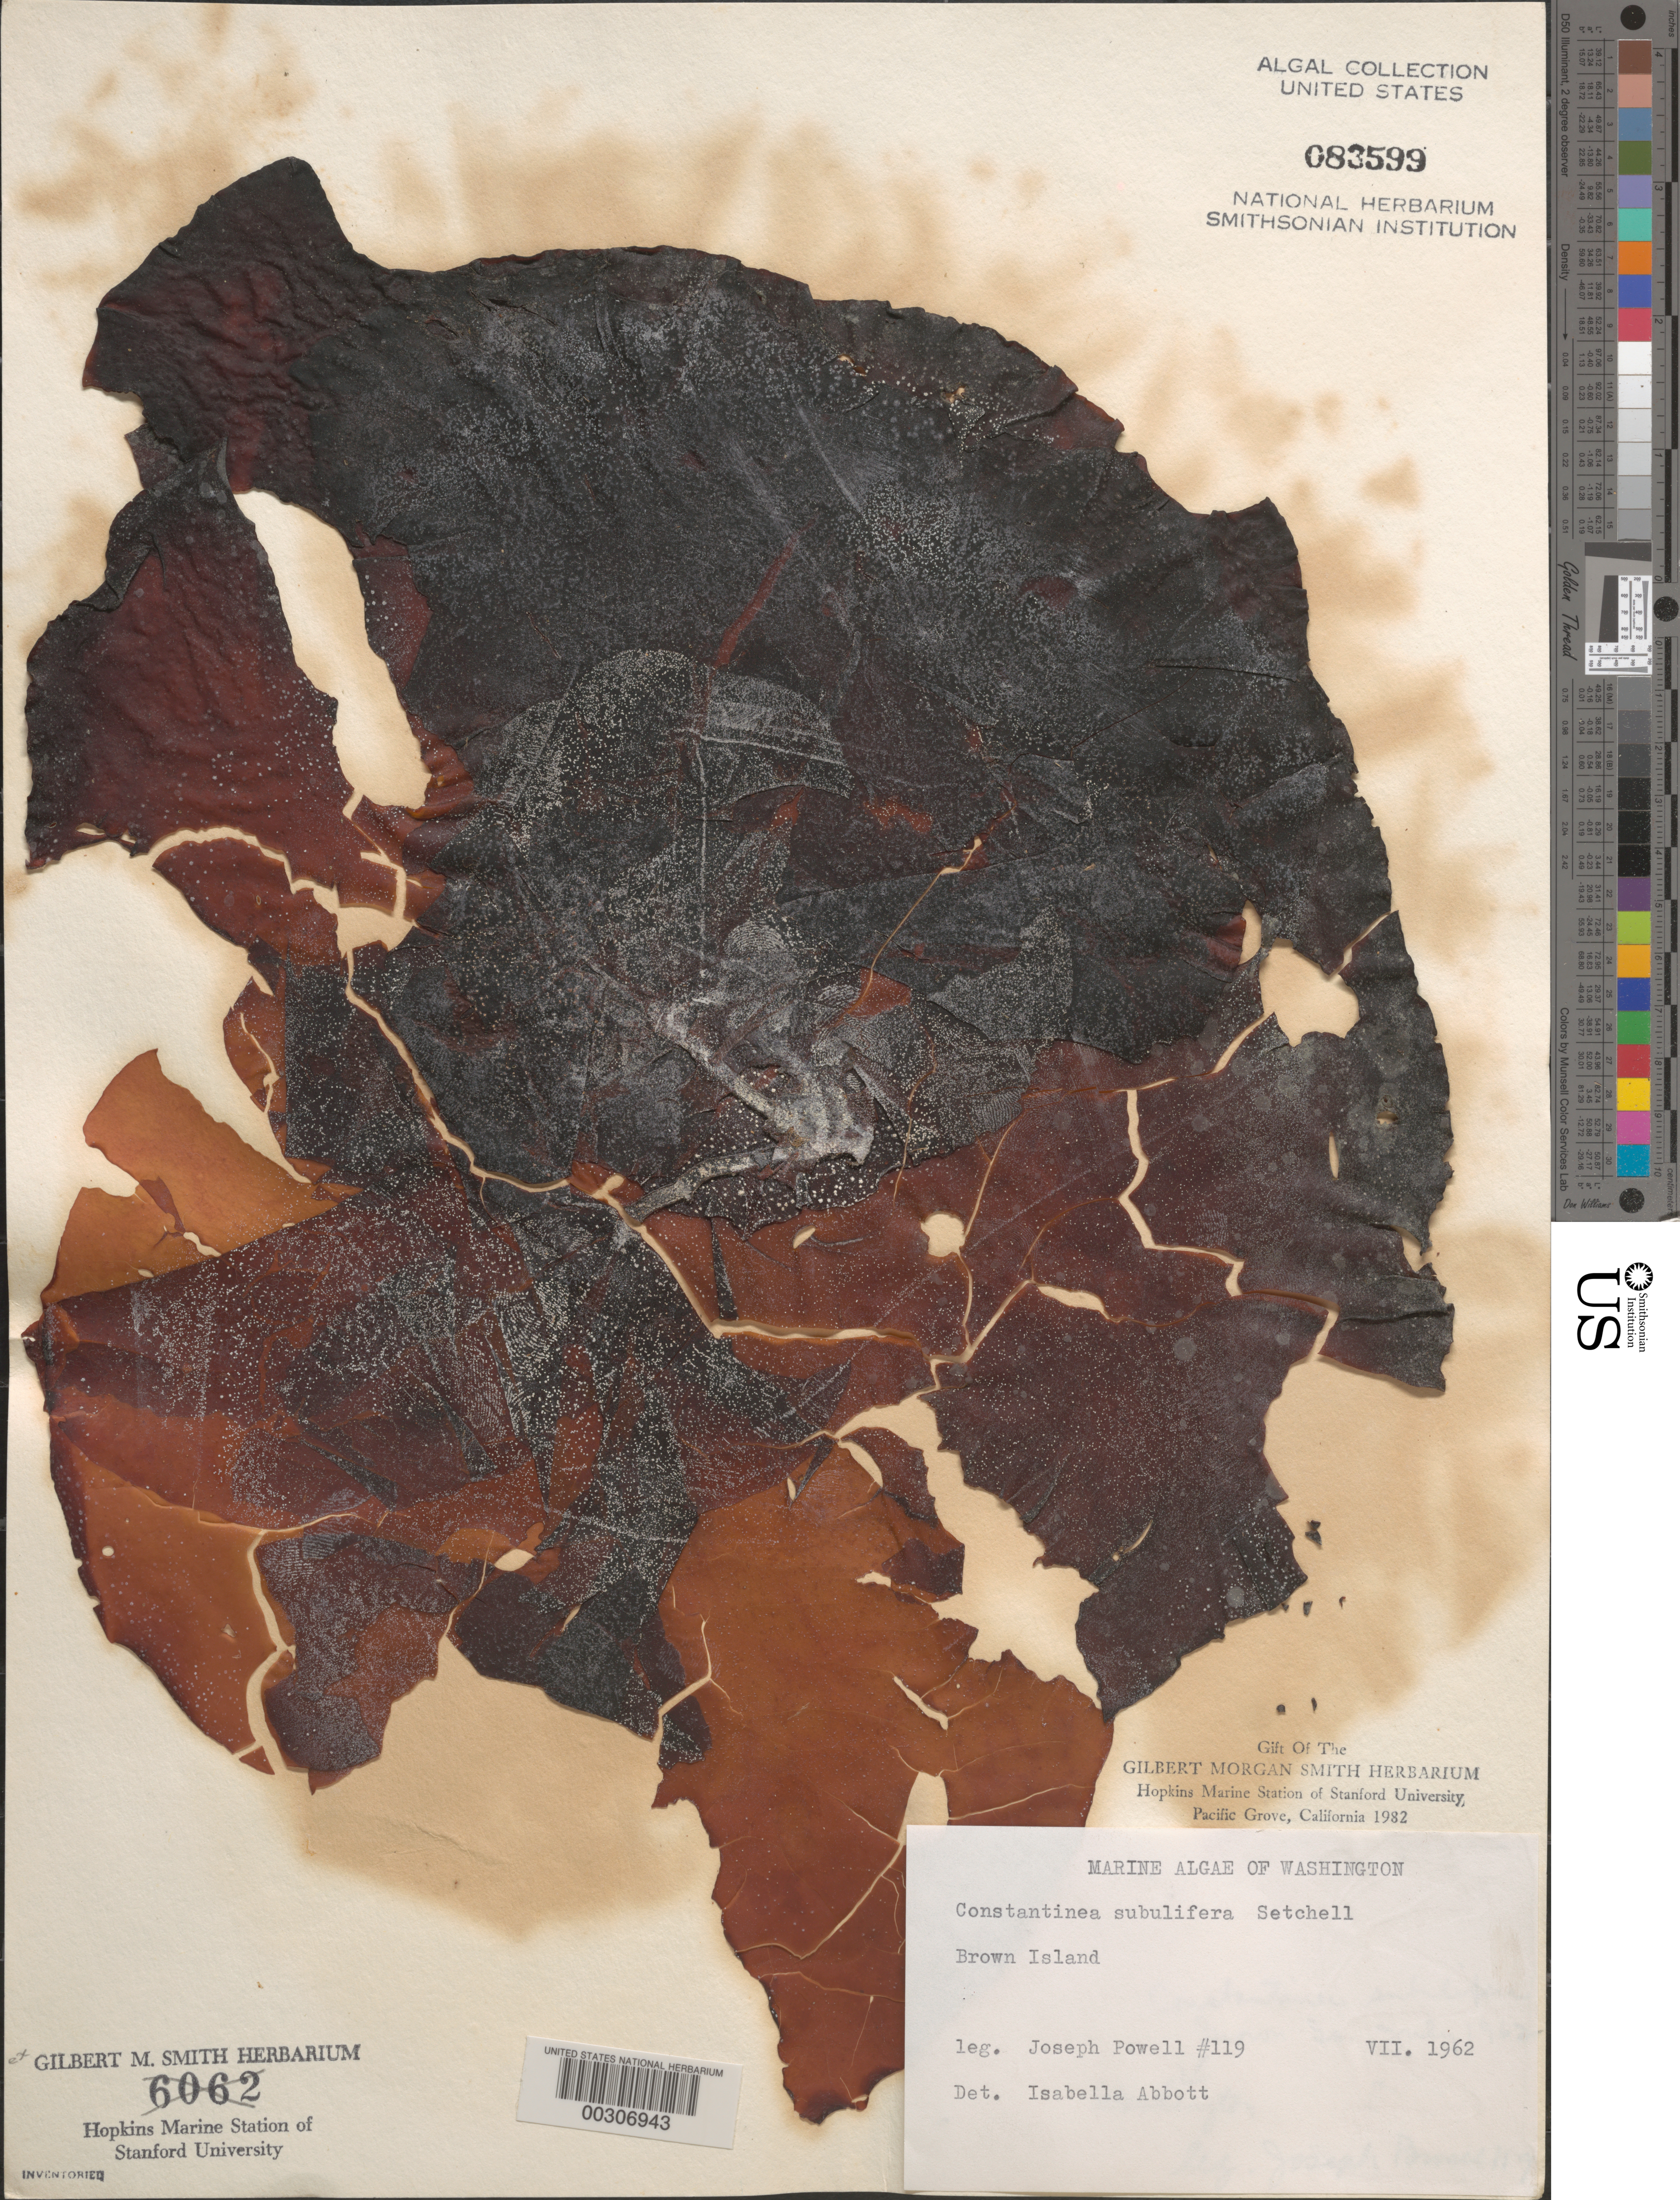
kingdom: Plantae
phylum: Rhodophyta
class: Florideophyceae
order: Gigartinales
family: Dumontiaceae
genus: Constantinea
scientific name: Constantinea subulifera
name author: Setch.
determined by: Abbott, Isabella A.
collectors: J. Powell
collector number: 119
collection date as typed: Jul 1962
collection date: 1962-07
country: United States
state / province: Washington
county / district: San Juan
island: San Juan Island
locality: Brown Island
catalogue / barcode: US 83599